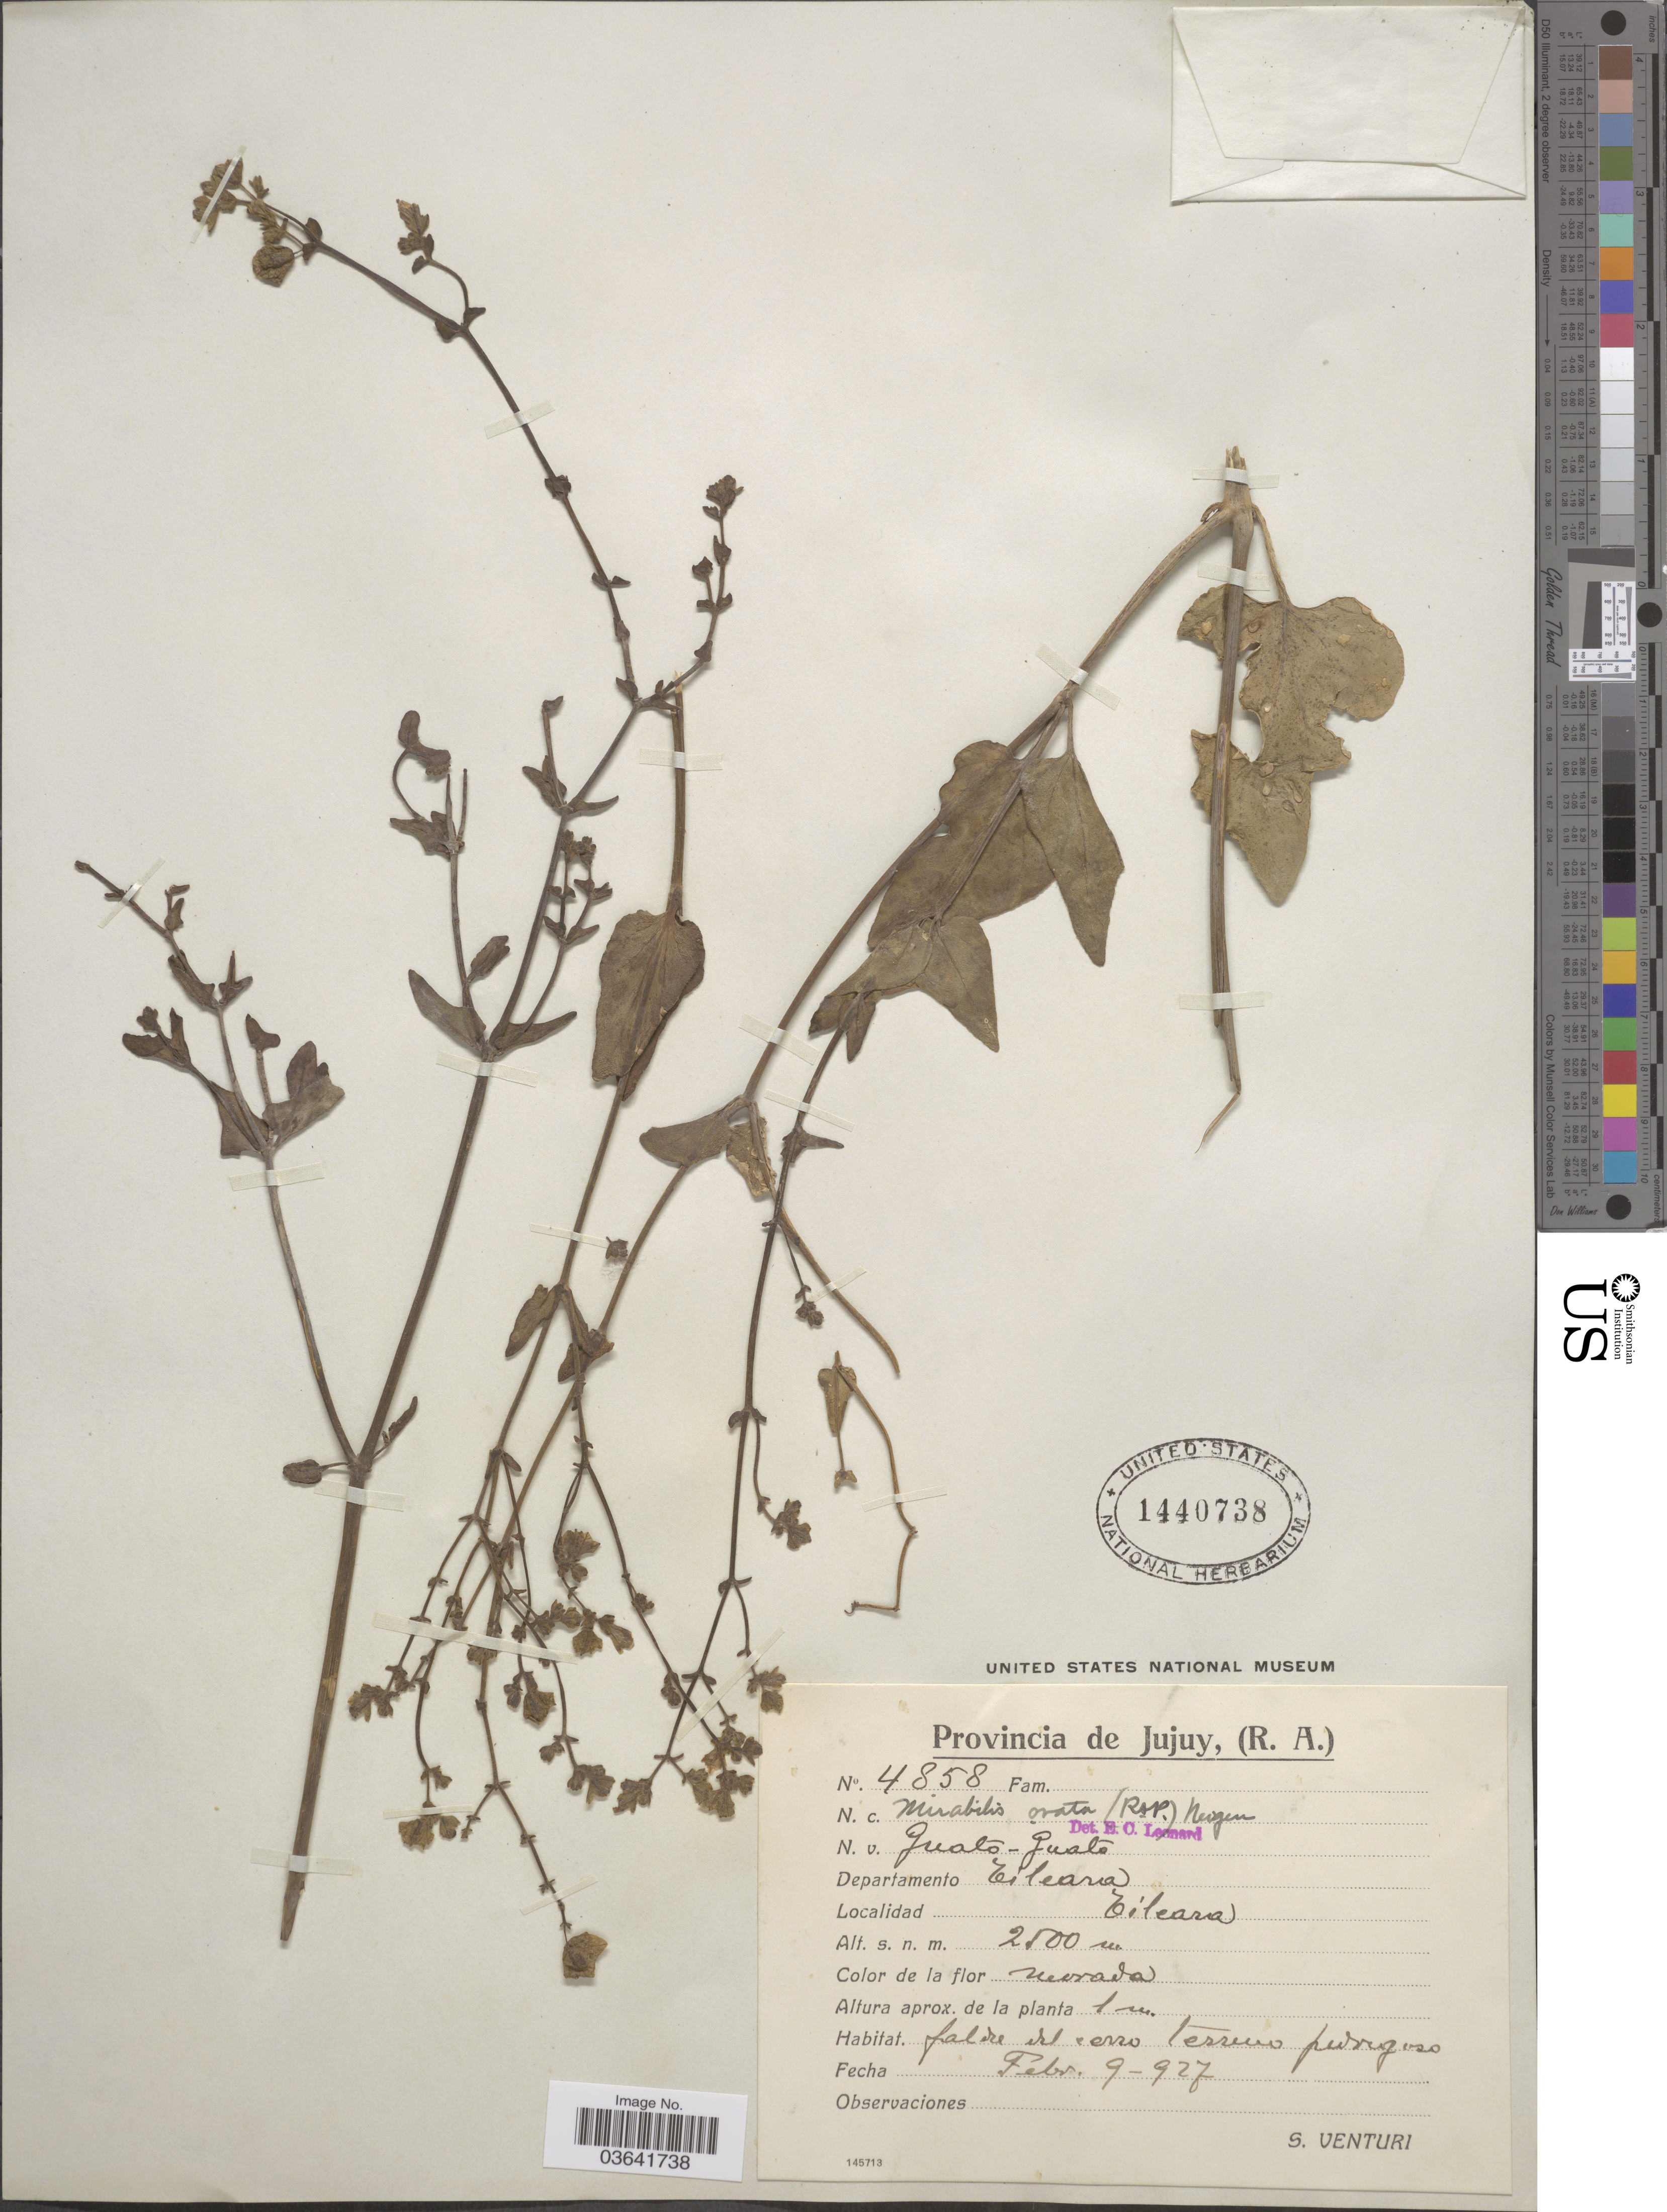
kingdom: Plantae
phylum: Tracheophyta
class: Magnoliopsida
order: Caryophyllales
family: Nyctaginaceae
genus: Mirabilis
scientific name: Mirabilis ovata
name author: (Ruiz & Pav.) Meigen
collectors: S. Venturi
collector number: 4858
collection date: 1927-02-09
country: Argentina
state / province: Jujuy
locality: Departamento Tilcara, Tilcara.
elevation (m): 2500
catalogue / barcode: US 1440738